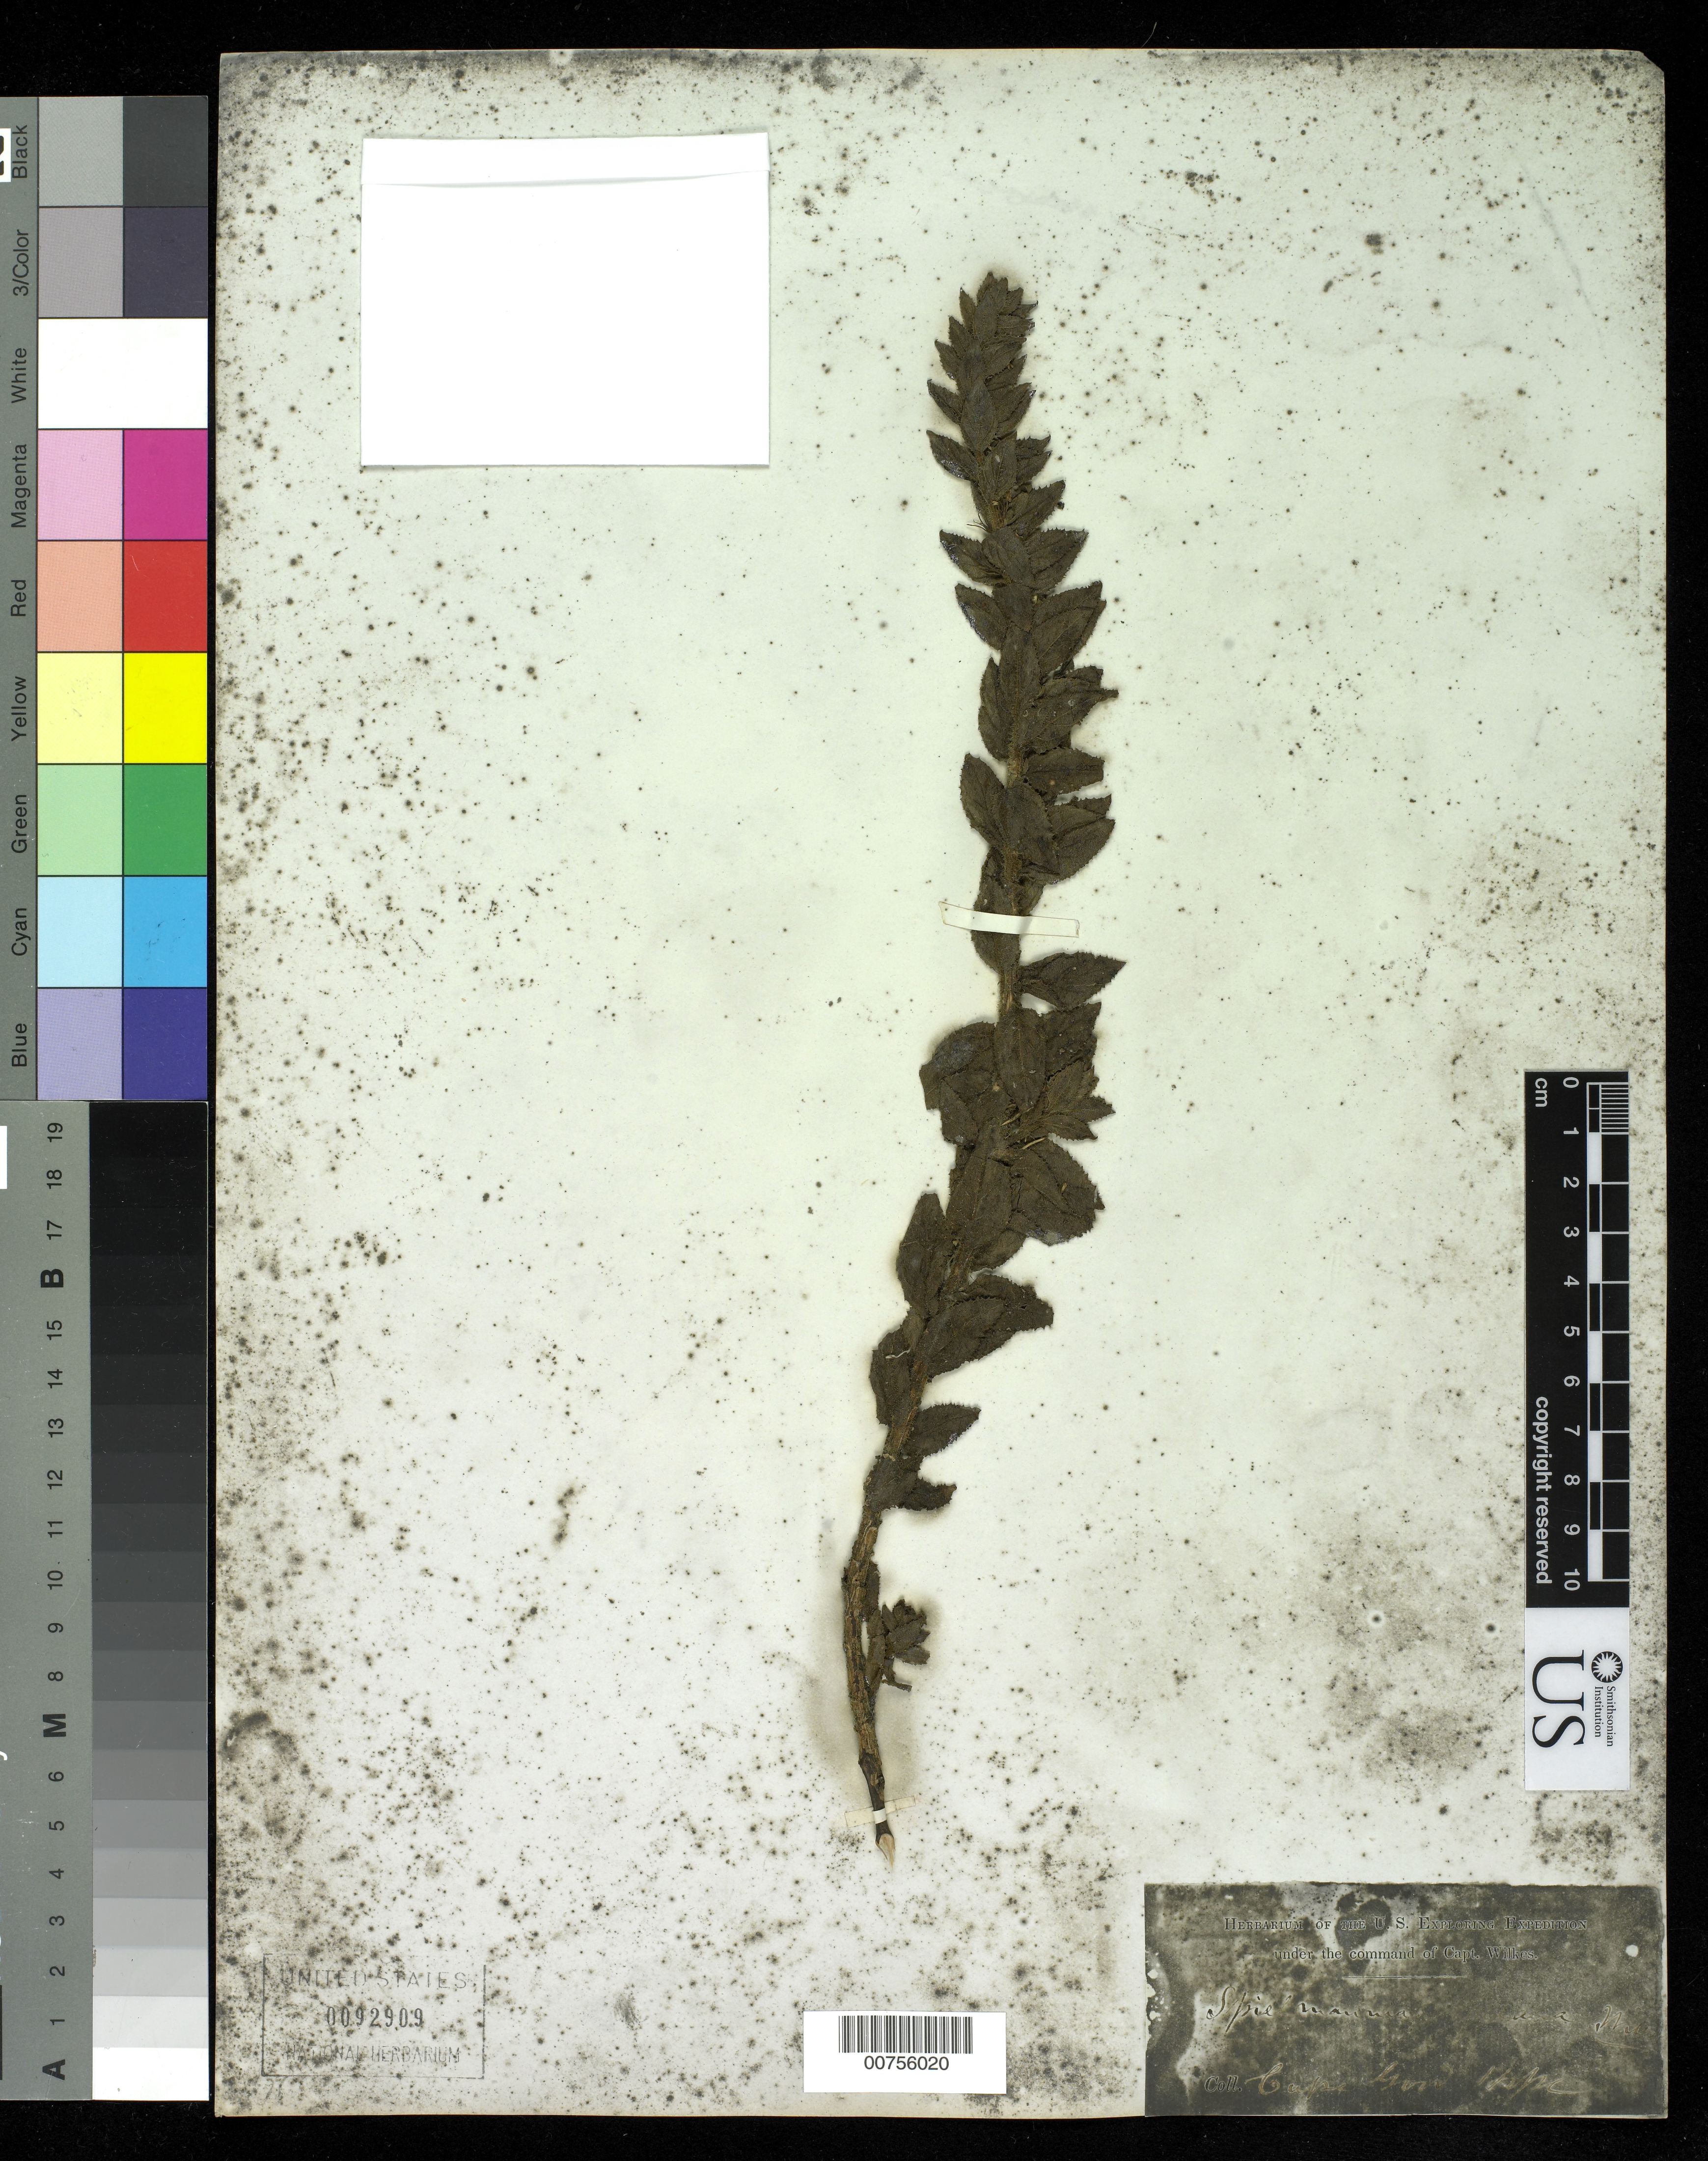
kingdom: Plantae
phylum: Tracheophyta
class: Magnoliopsida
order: Lamiales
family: Scrophulariaceae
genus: Oftia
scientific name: Oftia africana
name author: (L.) Bocq.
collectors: Wilkes Explor. Exped.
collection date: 1838/1842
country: South Africa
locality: Cape of Good Hope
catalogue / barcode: US 92909